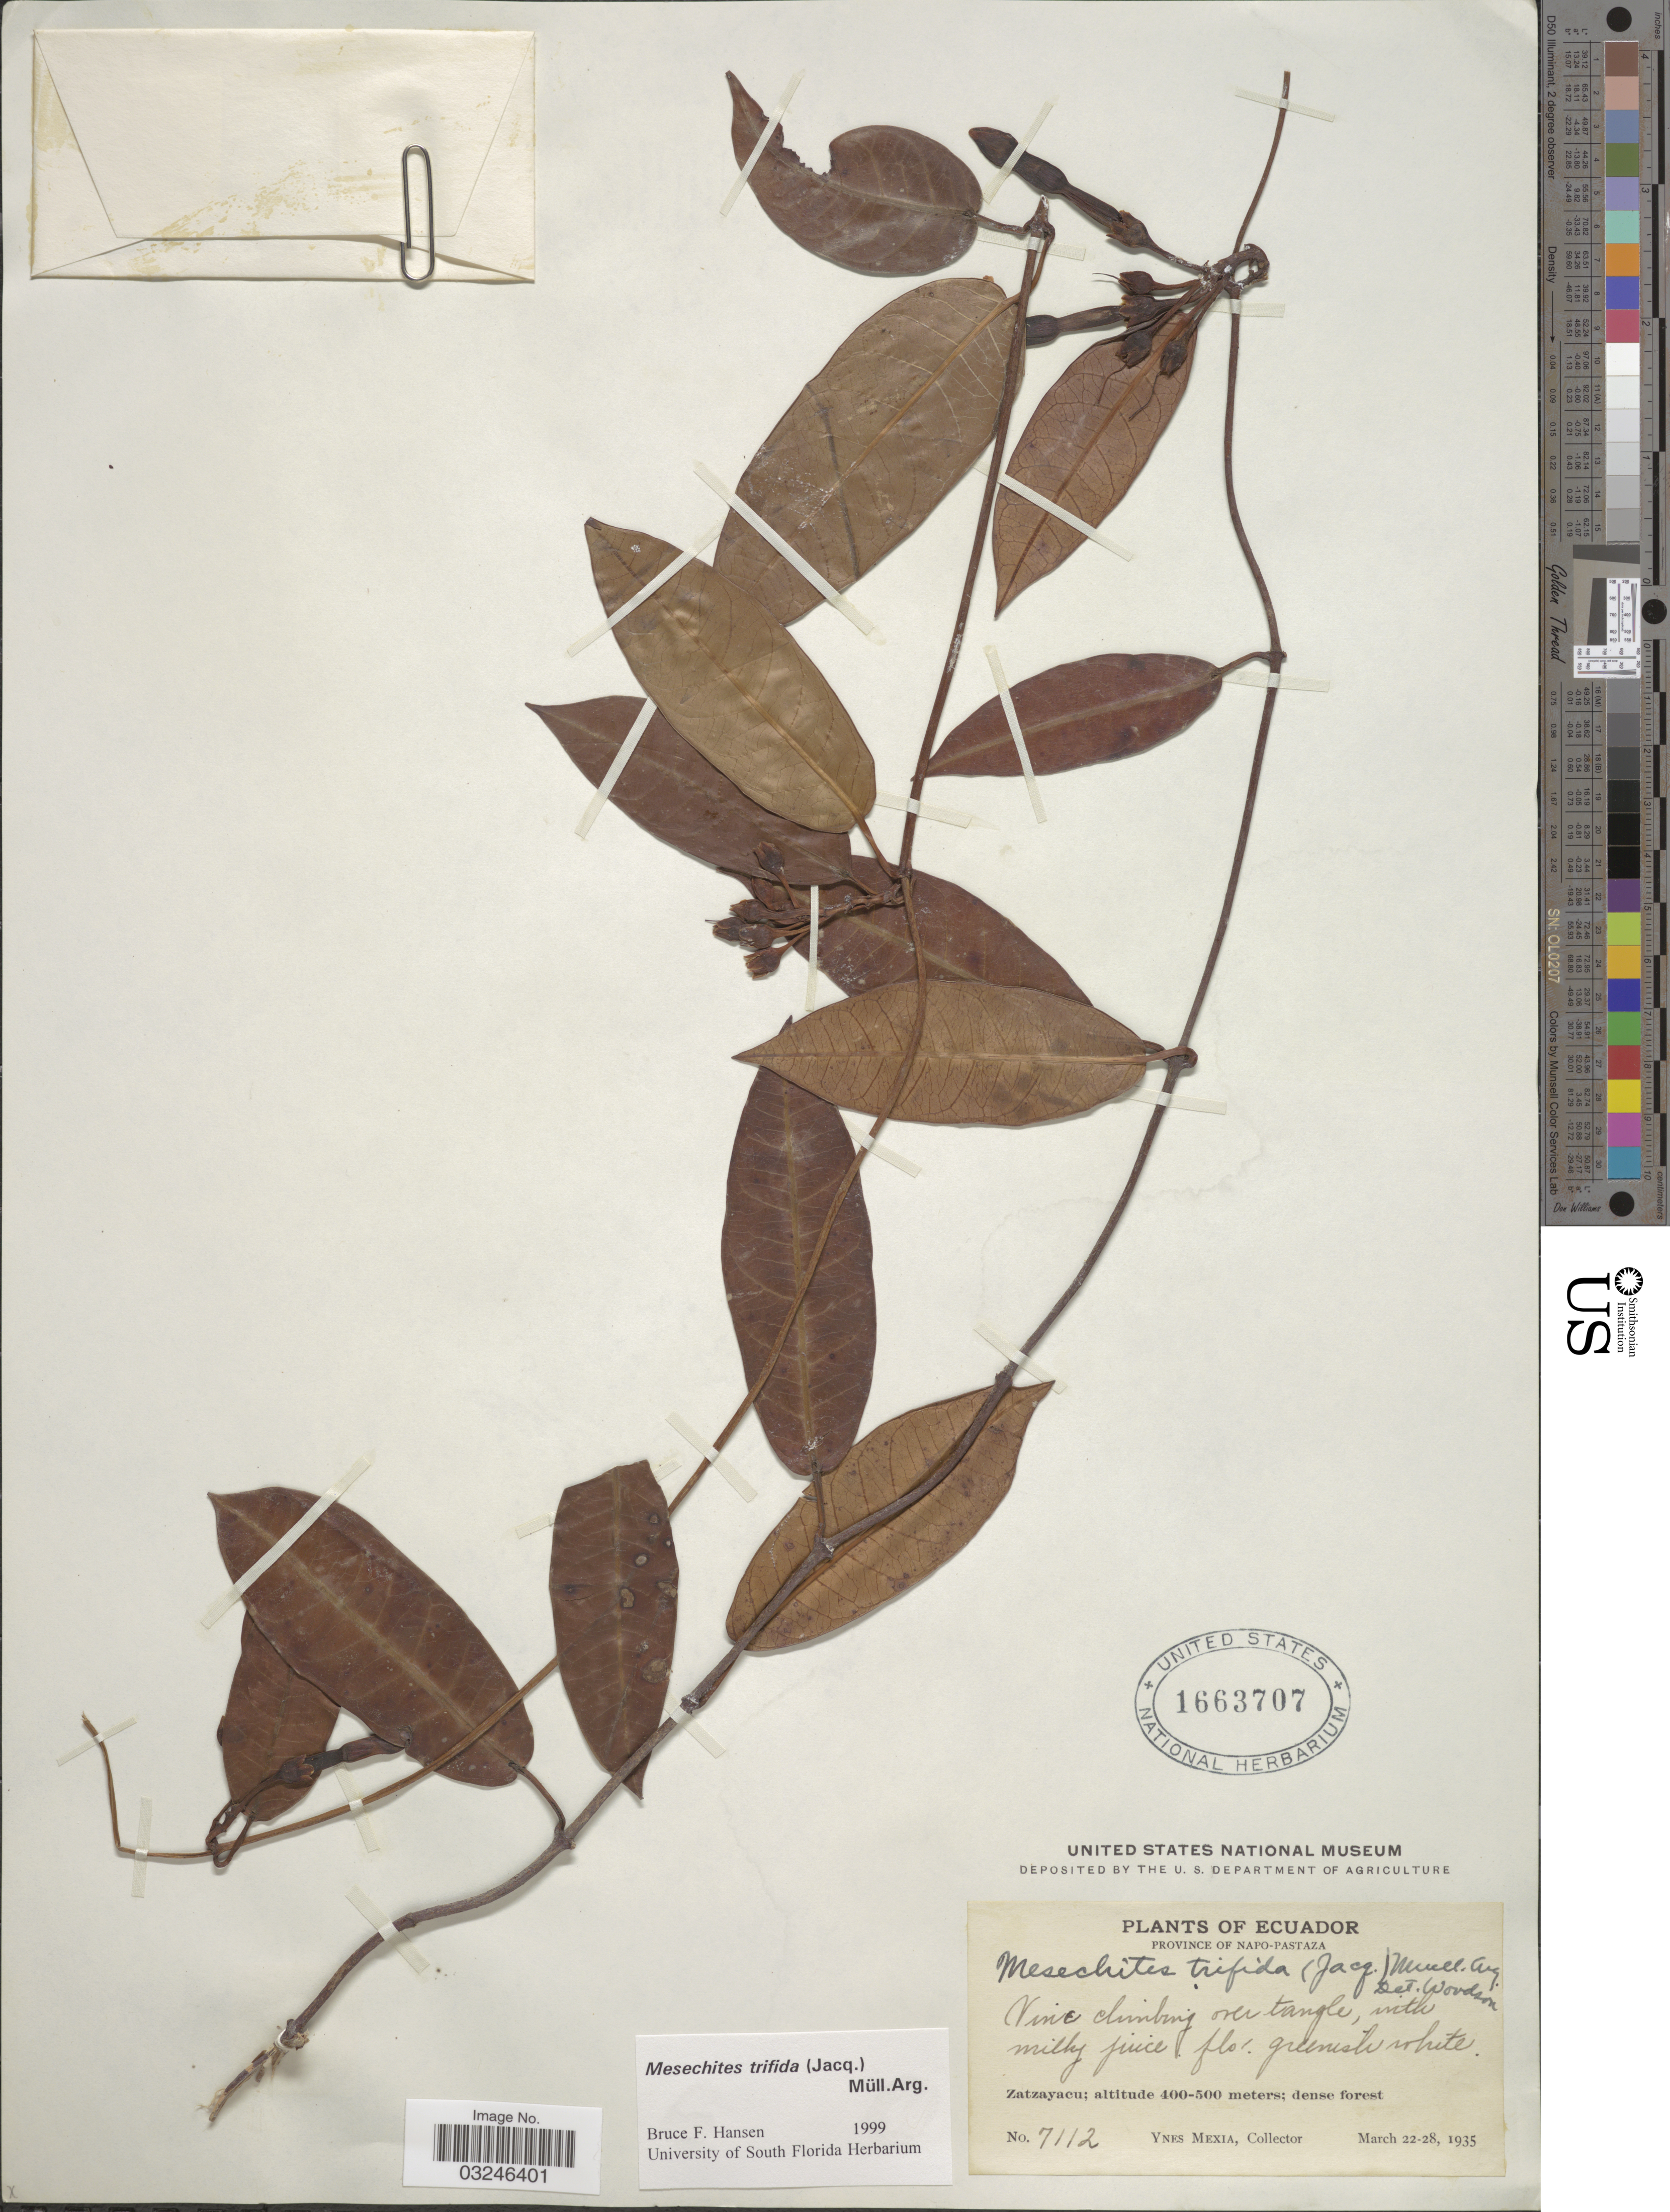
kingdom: Plantae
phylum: Tracheophyta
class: Magnoliopsida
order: Gentianales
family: Apocynaceae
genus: Mesechites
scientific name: Mesechites trifidus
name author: (Jacq.) Müll. Arg.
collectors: Y. Mexia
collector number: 7112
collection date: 1935-03-22/1935-03-28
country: Ecuador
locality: Province of Napo-Pastaza. Zatzayacu.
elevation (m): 400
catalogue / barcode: US 1663707